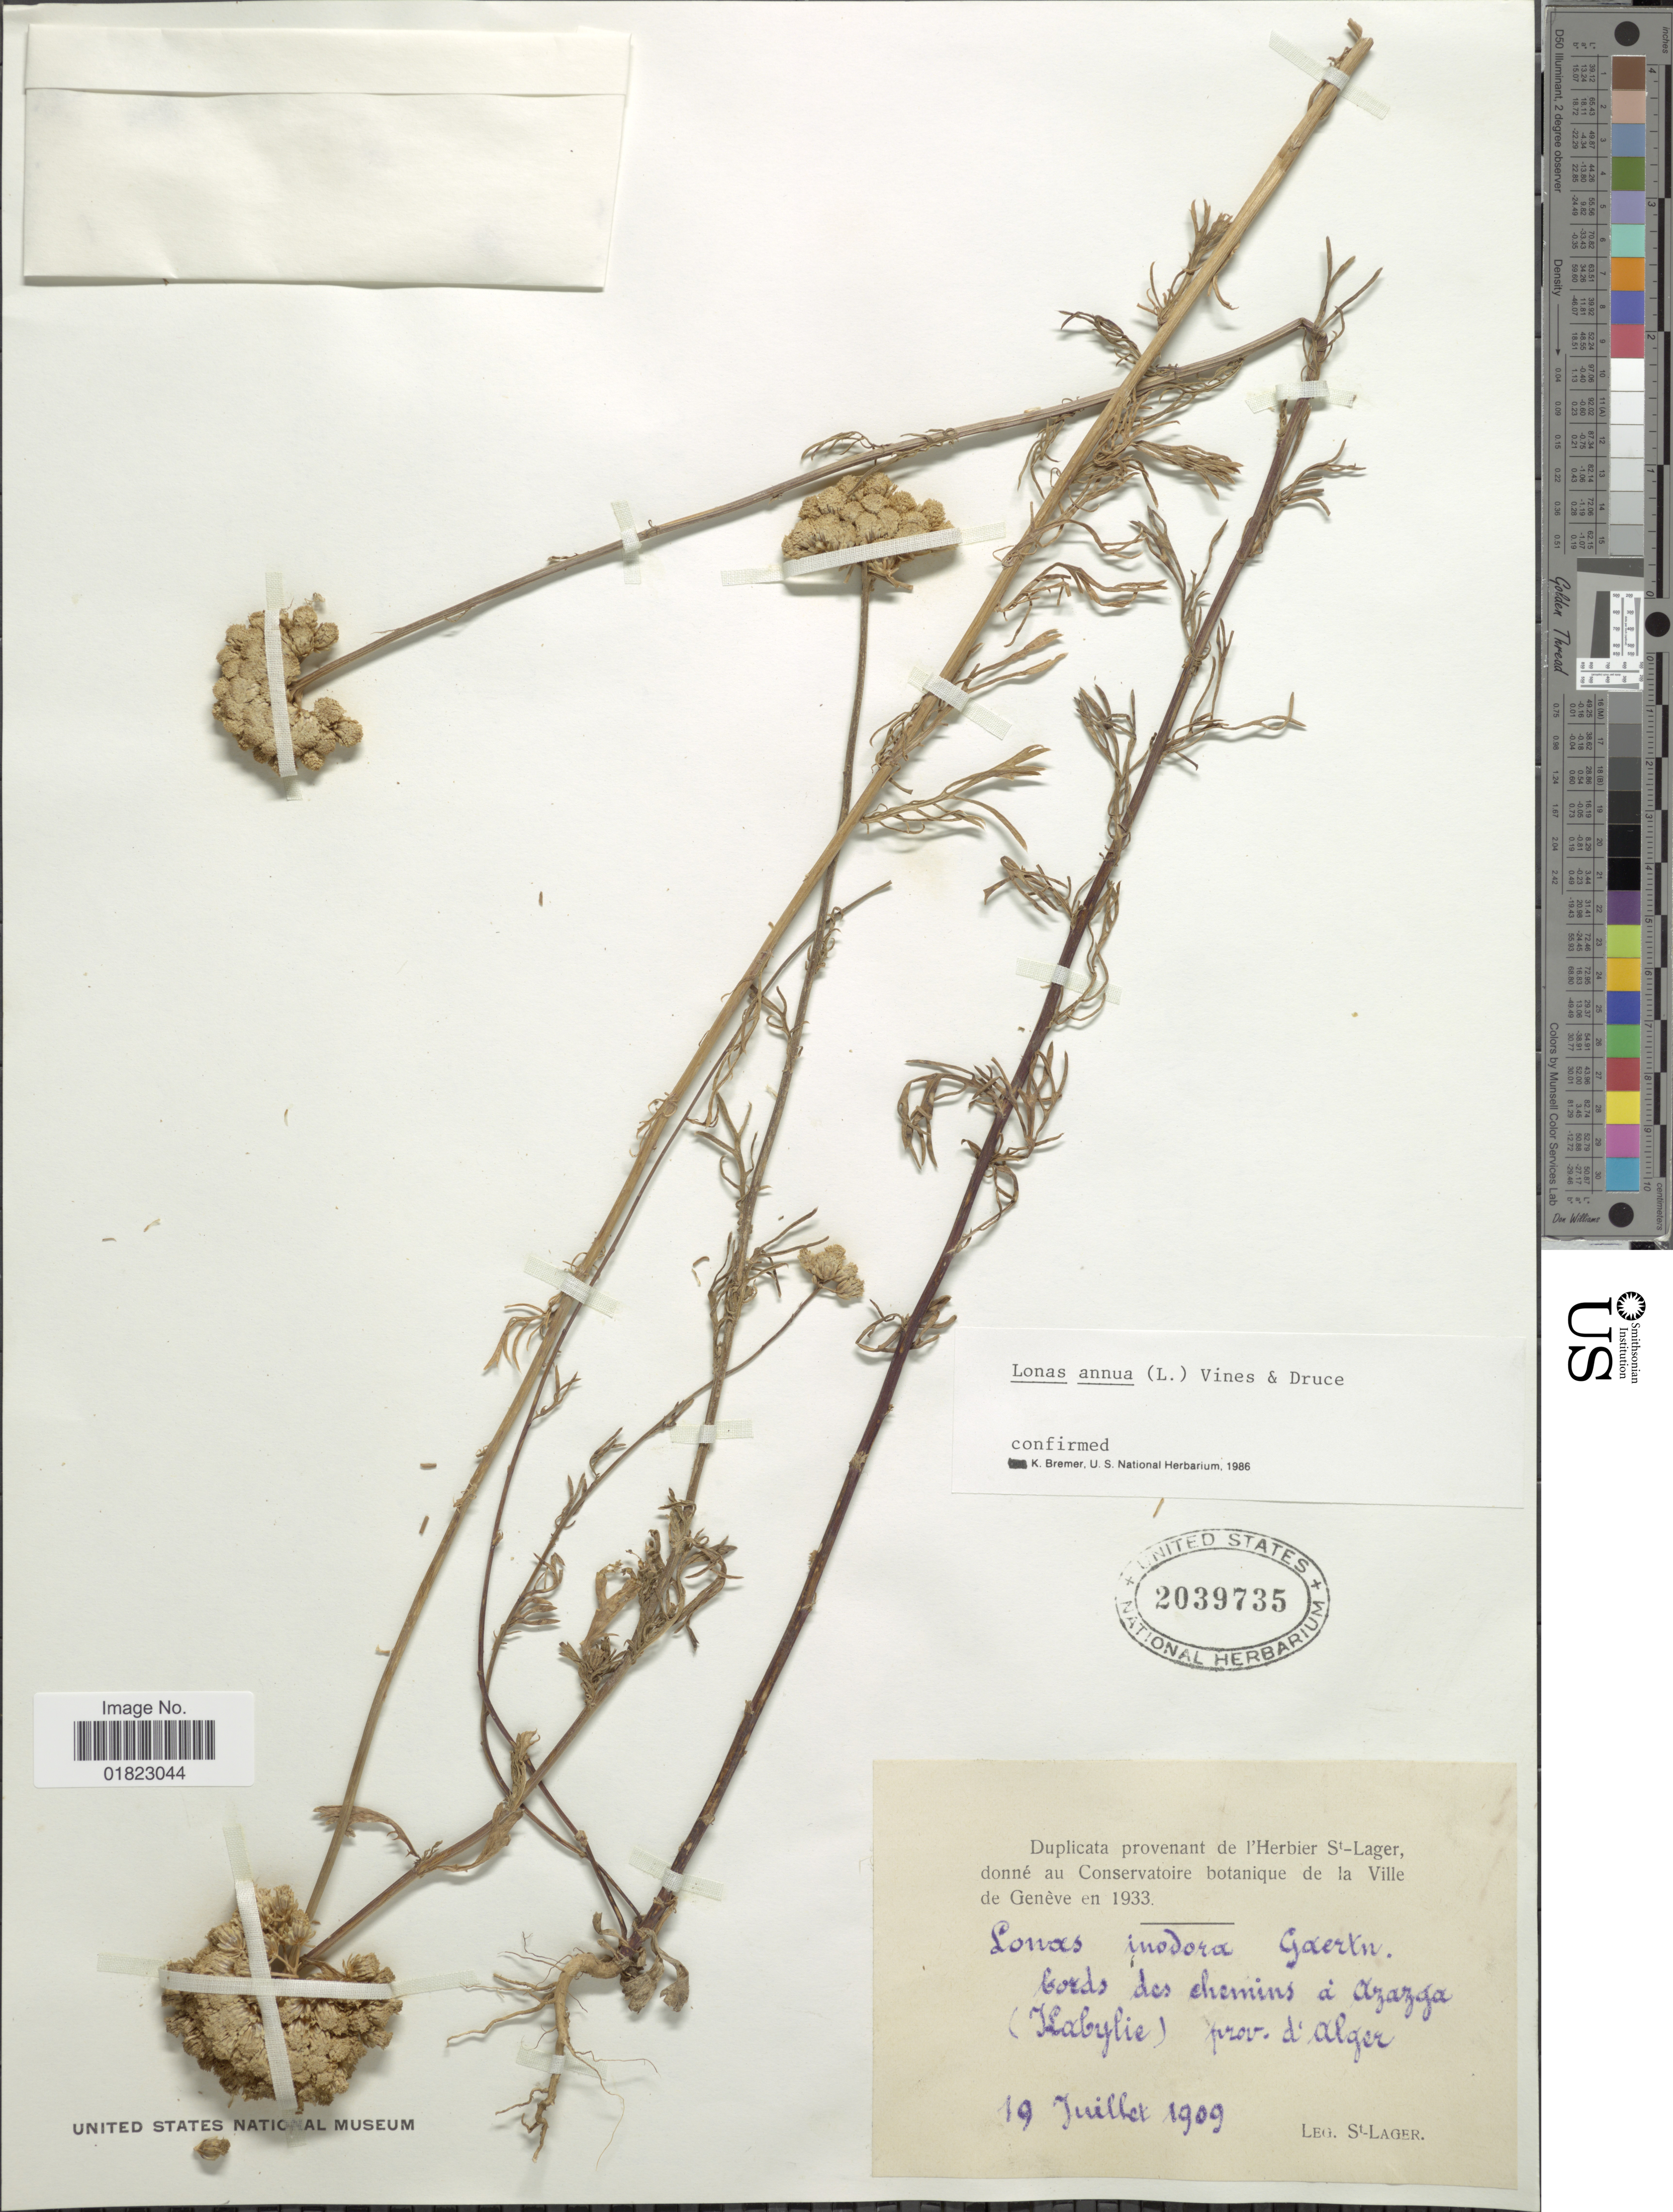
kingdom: Plantae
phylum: Tracheophyta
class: Magnoliopsida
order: Asterales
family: Asteraceae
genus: Lonas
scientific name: Lonas annua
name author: L.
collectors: -. St. Lager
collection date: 1909-07-19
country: Algeria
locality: Bords des chemins a Azazga (Kabylie) prov. d'Alger.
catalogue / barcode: US 2039735